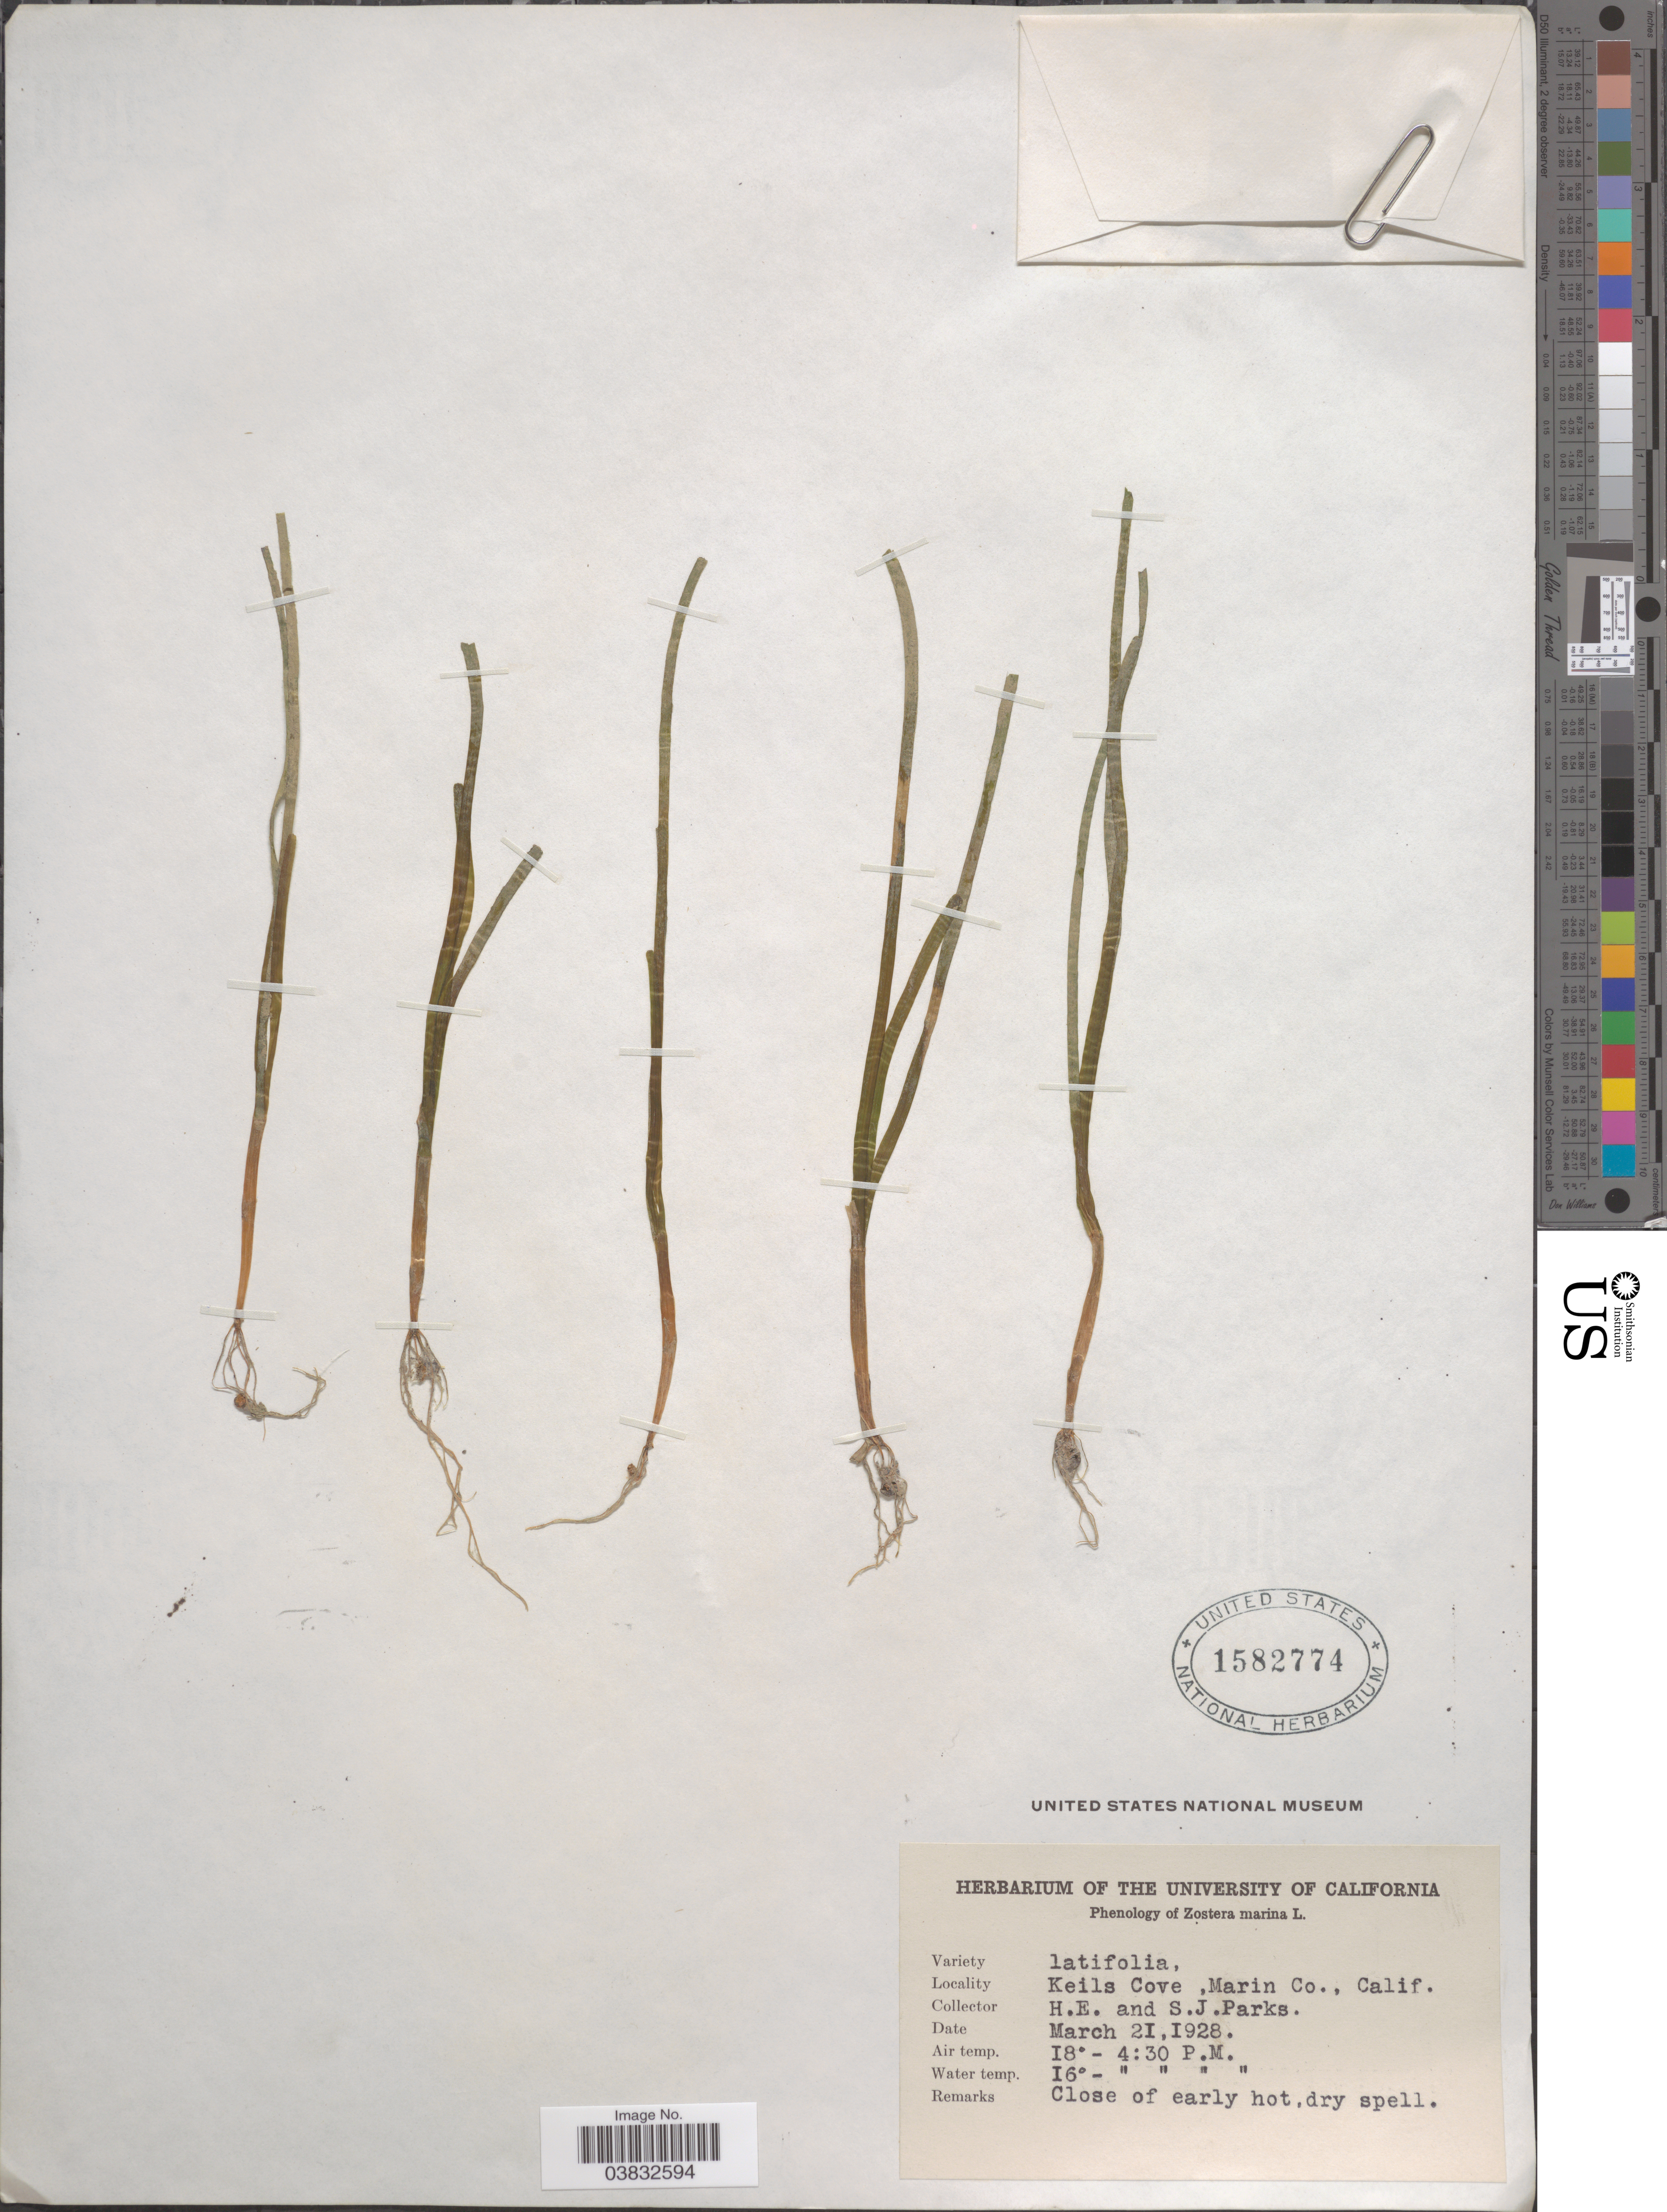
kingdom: Plantae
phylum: Tracheophyta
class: Liliopsida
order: Alismatales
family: Zosteraceae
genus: Zostera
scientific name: Zostera marina var. latifolia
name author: L.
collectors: H. E. Parks & S. Parks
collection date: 1928-03-21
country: United States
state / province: California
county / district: Marin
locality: Keils Cove, Marin Co.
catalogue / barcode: US 1582774